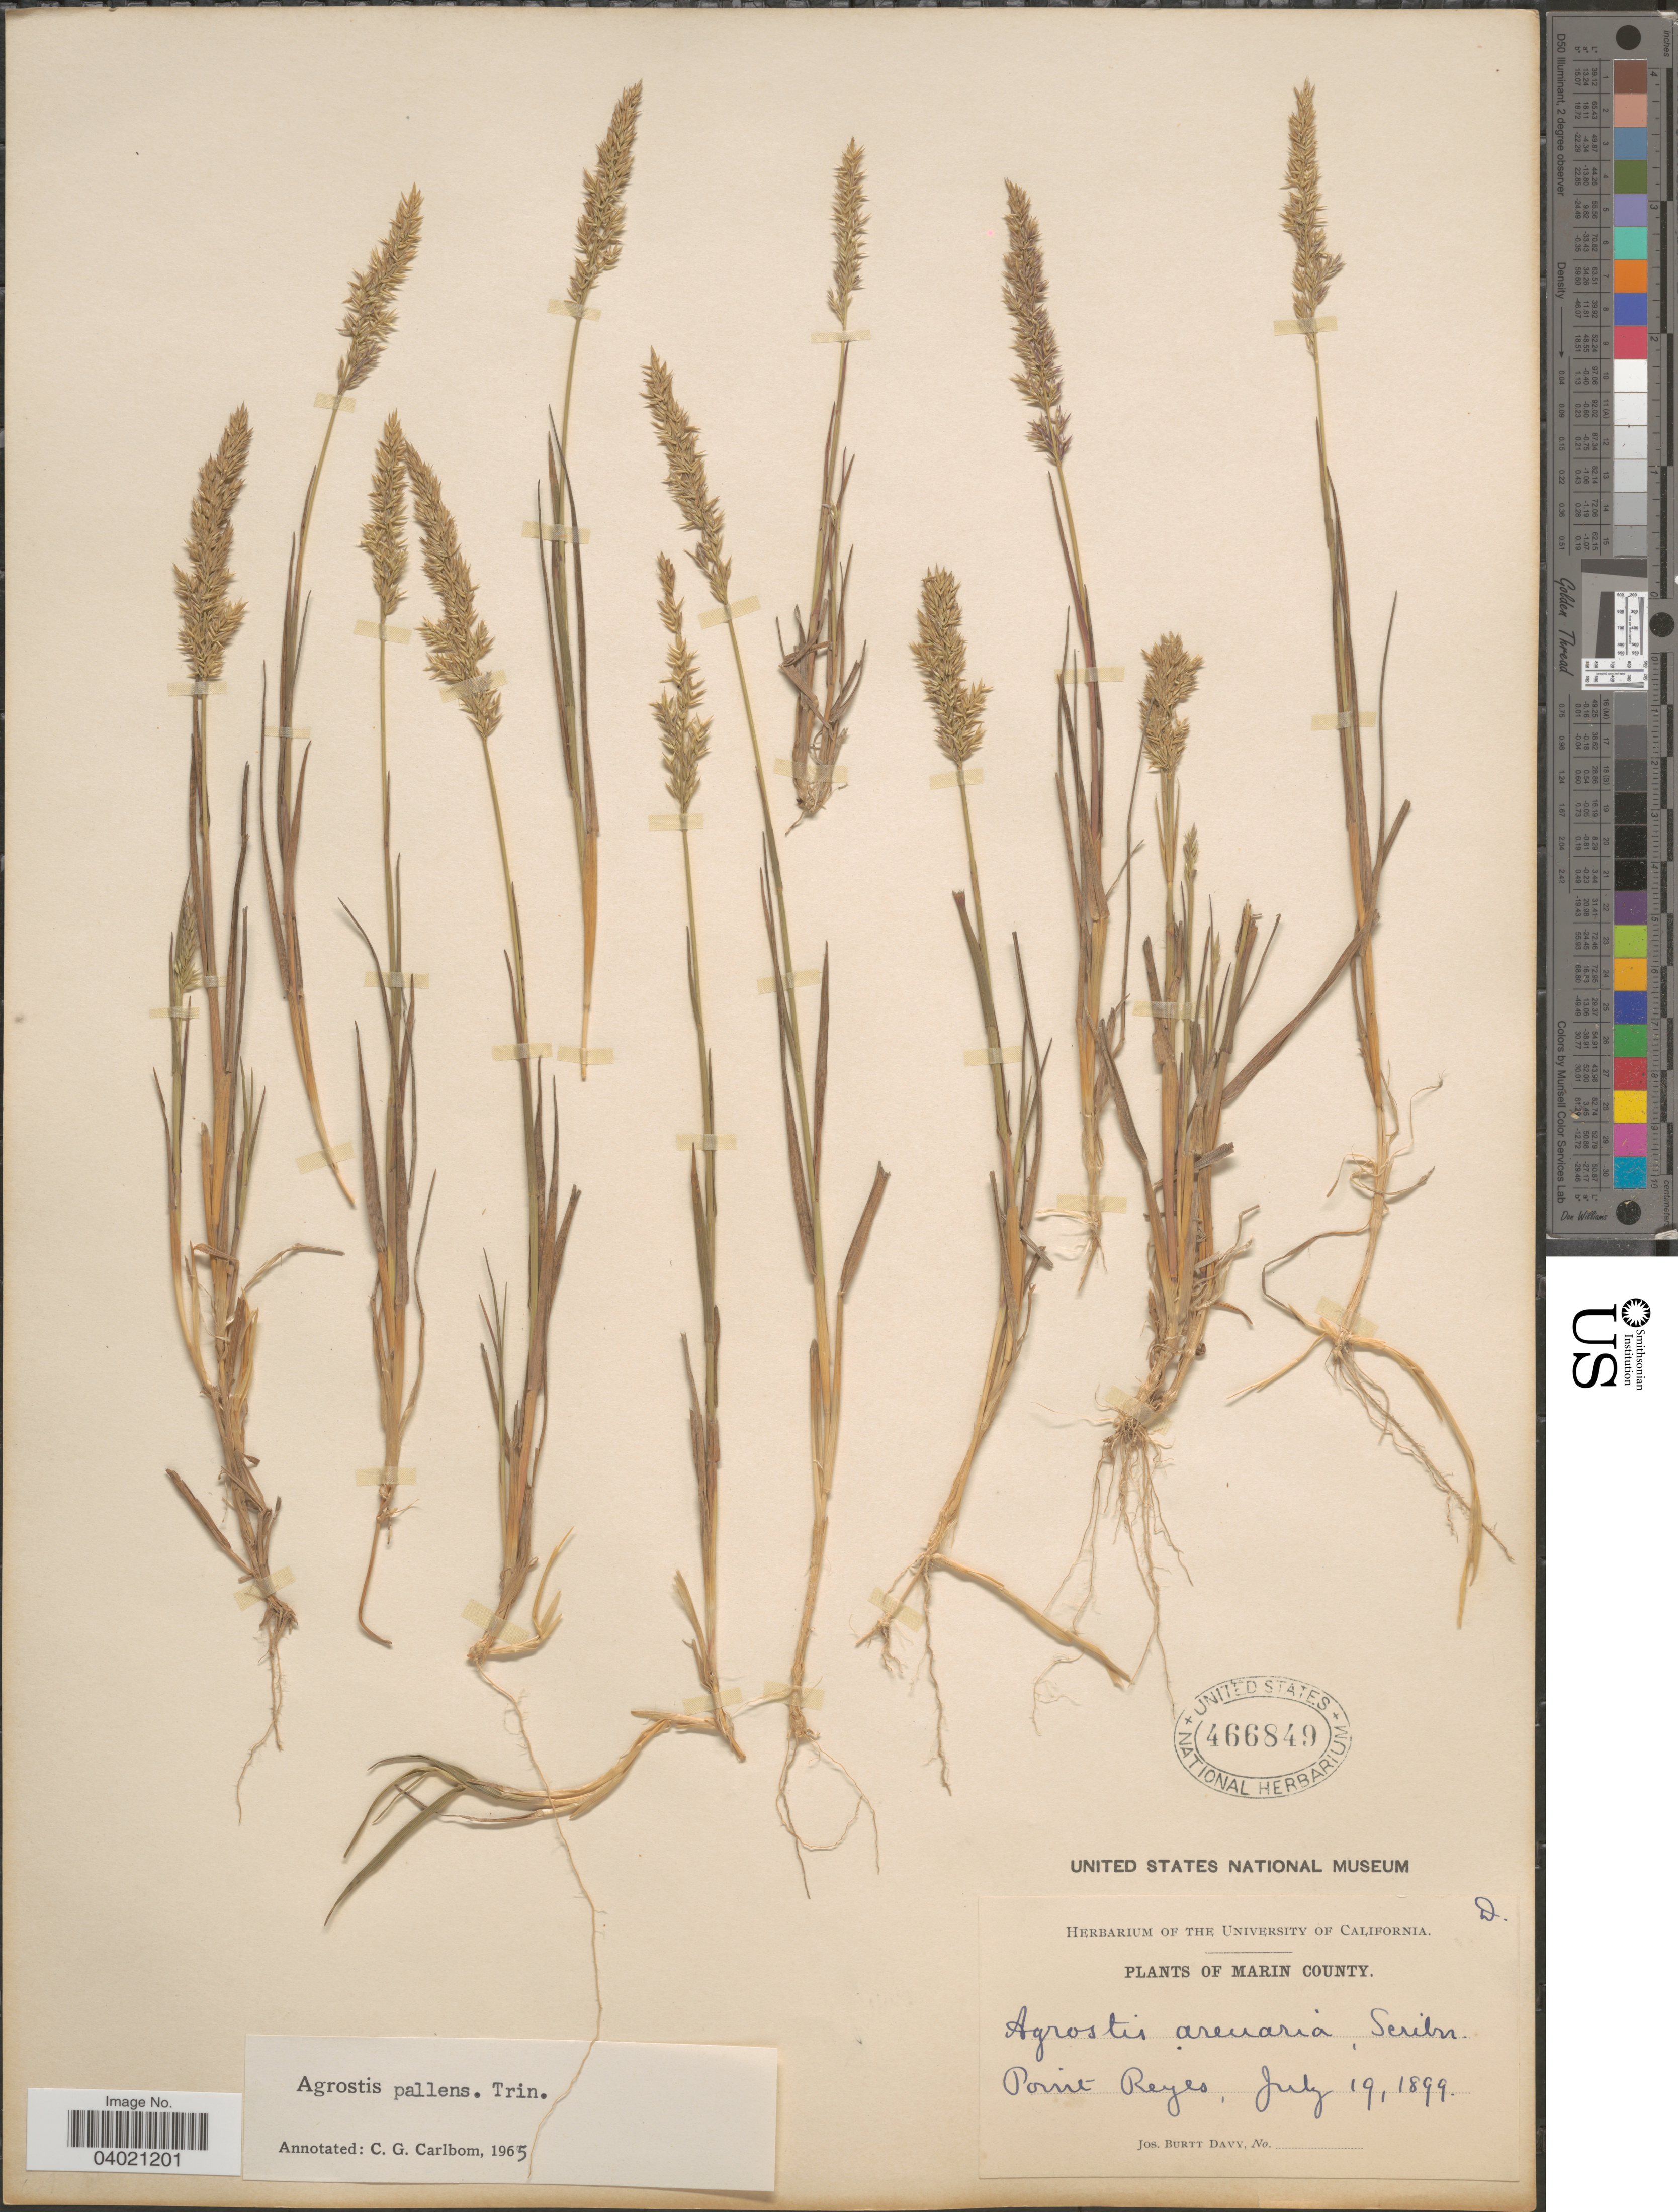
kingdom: Plantae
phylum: Tracheophyta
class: Liliopsida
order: Poales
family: Poaceae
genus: Agrostis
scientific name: Agrostis pallens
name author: Trin.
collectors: J. Burtt Davy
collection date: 1899-07-19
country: United States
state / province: California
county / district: Marin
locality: Marin County. Point Reyes.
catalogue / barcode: US 466849